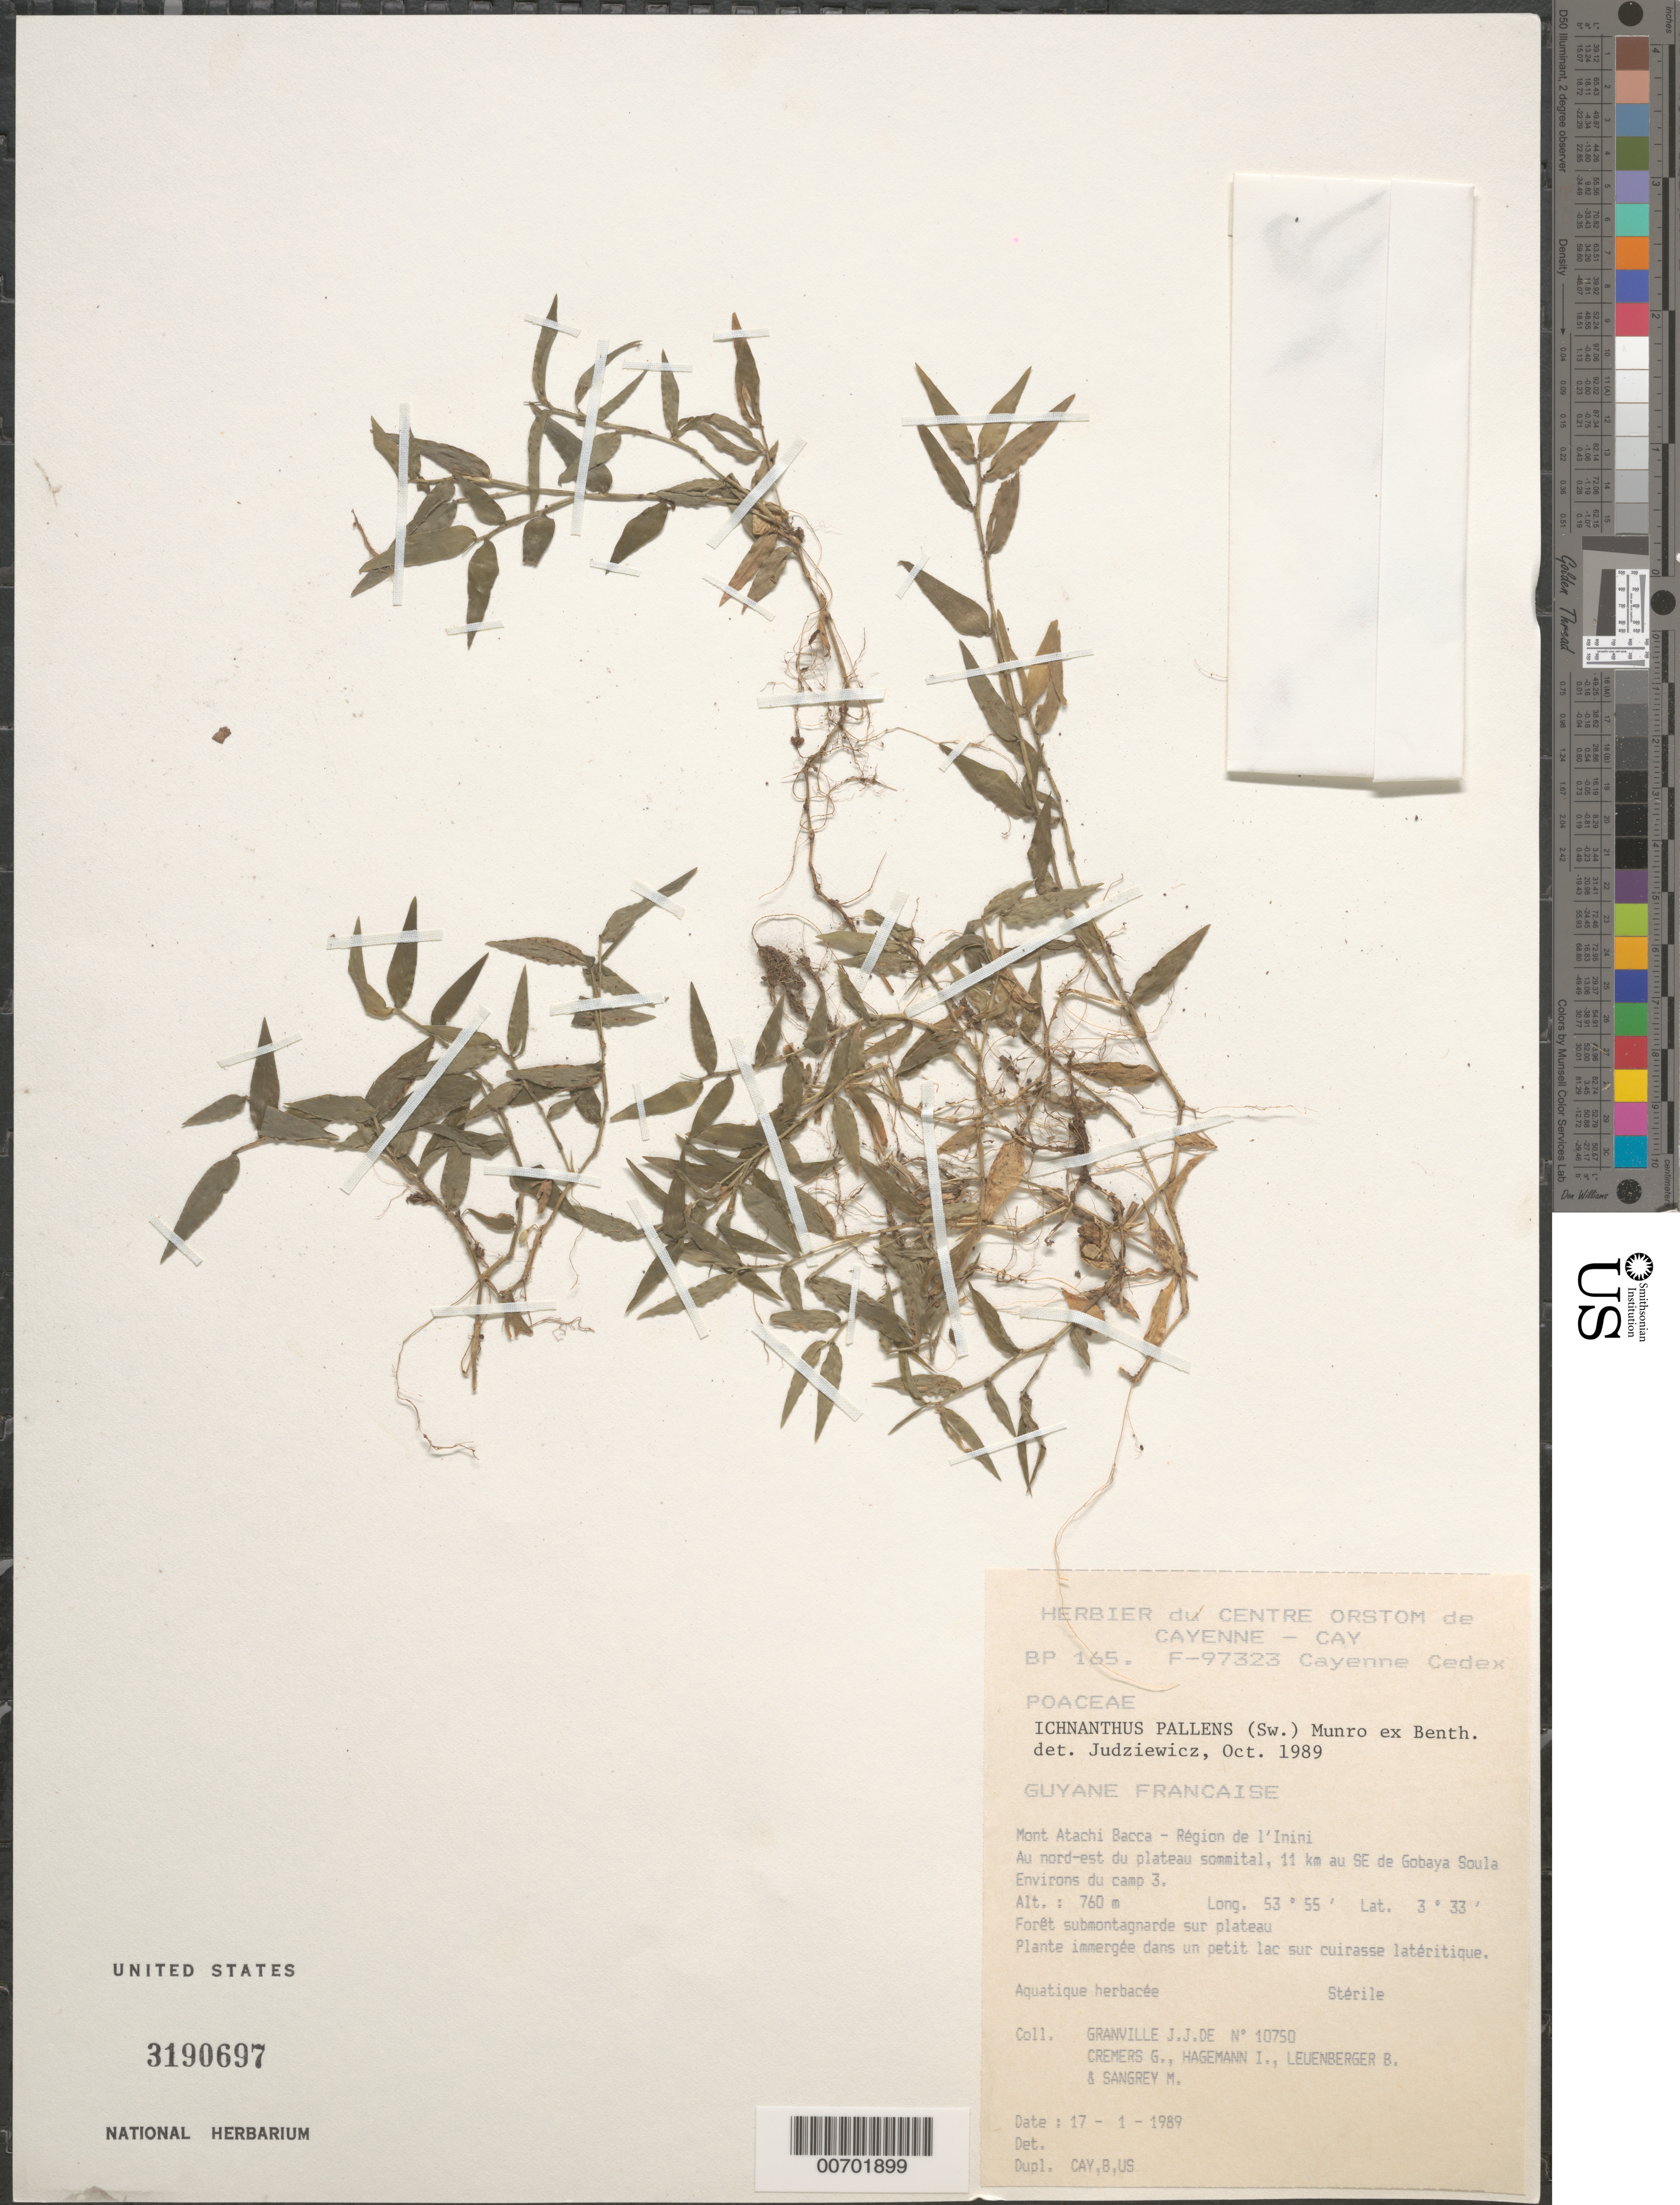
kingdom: Plantae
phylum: Tracheophyta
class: Liliopsida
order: Poales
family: Poaceae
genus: Ichnanthus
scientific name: Ichnanthus pallens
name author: (Sw.) Munro ex Benth.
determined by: Judziewicz, E. J.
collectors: J.-J. de Granville, G. Cremers, J. Hagemann, B. E. Leuenberger & M. S. Sangrey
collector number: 10750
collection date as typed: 17-Jan-89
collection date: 1989-01-17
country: French Guiana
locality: Mont Atachi Bacca, région de l'Inini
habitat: Forêt submontagnarde sur plateau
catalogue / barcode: US 3190697